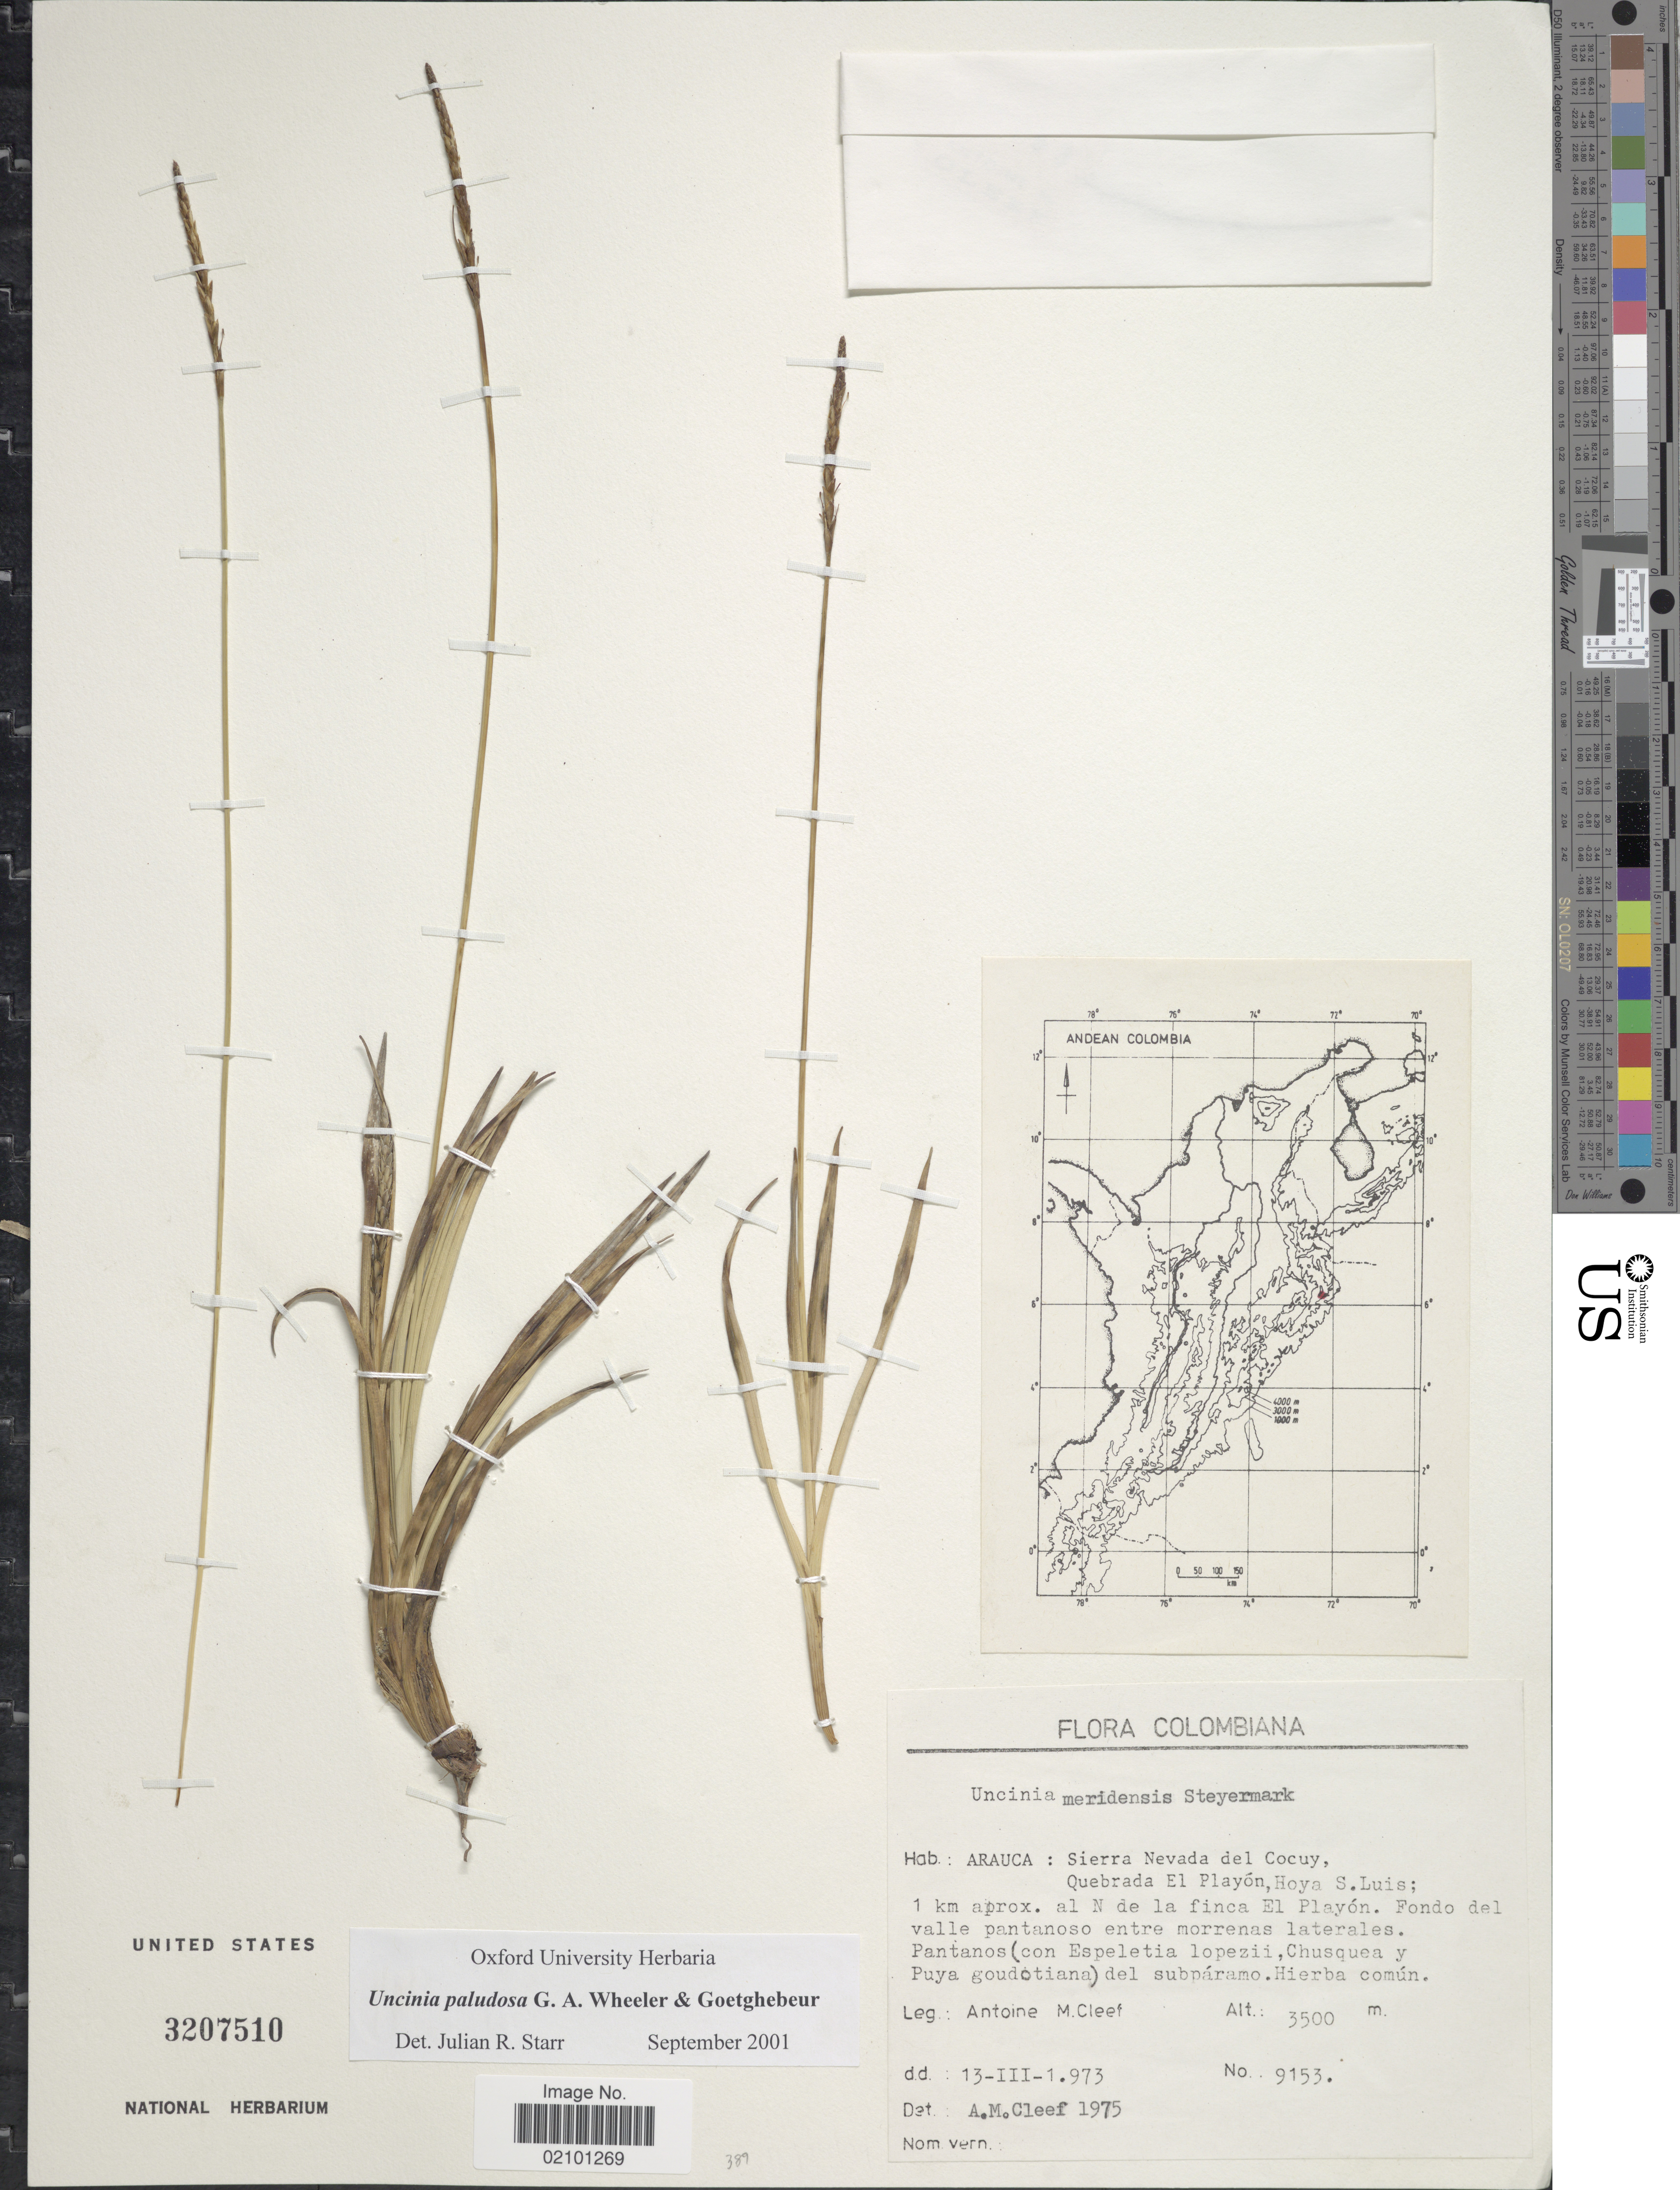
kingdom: Plantae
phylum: Tracheophyta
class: Liliopsida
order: Poales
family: Cyperaceae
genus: Carex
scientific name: Carex laegardii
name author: J.R. Starr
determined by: Jimnéz-Mejias, Pedro, (UPOS), Universidad Pablo de Olavide (SPAIN)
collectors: A. M. Cleef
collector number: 9153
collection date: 1973-03-13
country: Colombia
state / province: Arauca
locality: Arauca: Sierra Nevada del Cocuy, Quebrada El Playon, Hoya S. Luis; 1 km aprox. al N de la finca El Playon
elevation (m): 3500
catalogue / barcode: US 3207510